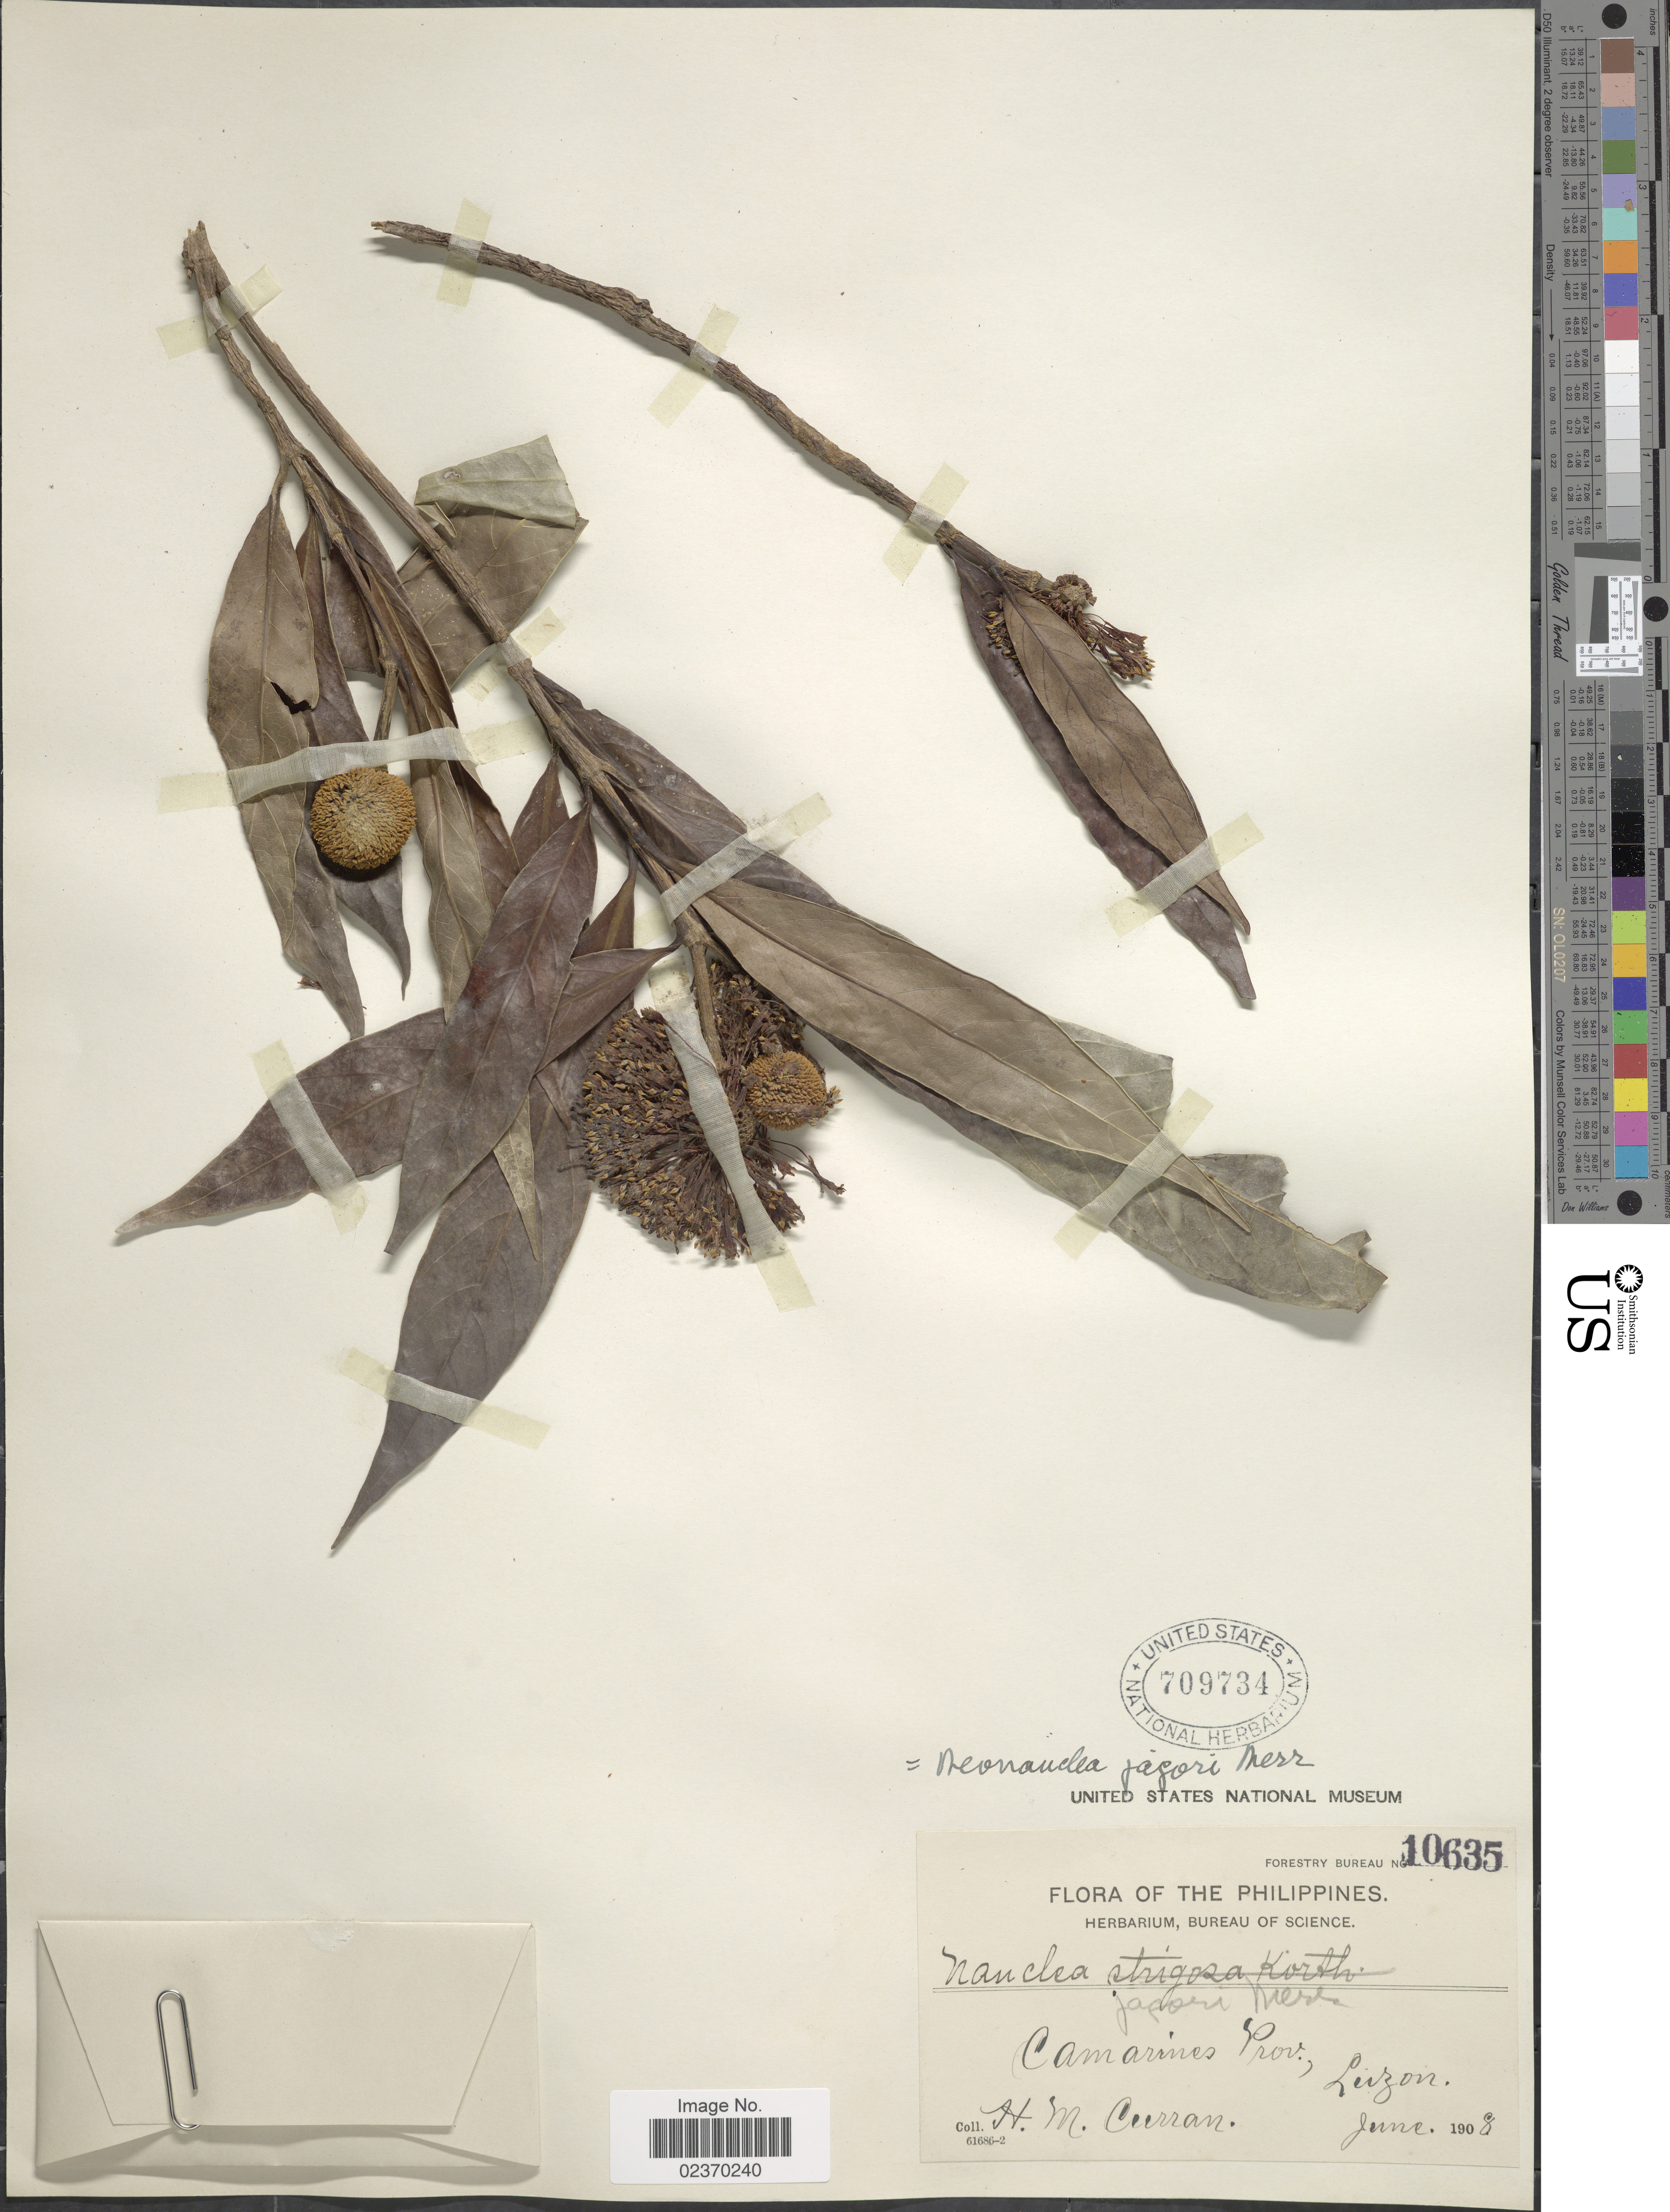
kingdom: Plantae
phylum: Tracheophyta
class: Magnoliopsida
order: Gentianales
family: Rubiaceae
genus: Neonauclea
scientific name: Neonauclea jagorii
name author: (Merr.) Merr.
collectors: H. M. Curran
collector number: Forestry Bureau 10635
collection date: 1908-06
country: Philippines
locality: Camarines Prov., Luzon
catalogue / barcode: US 709734